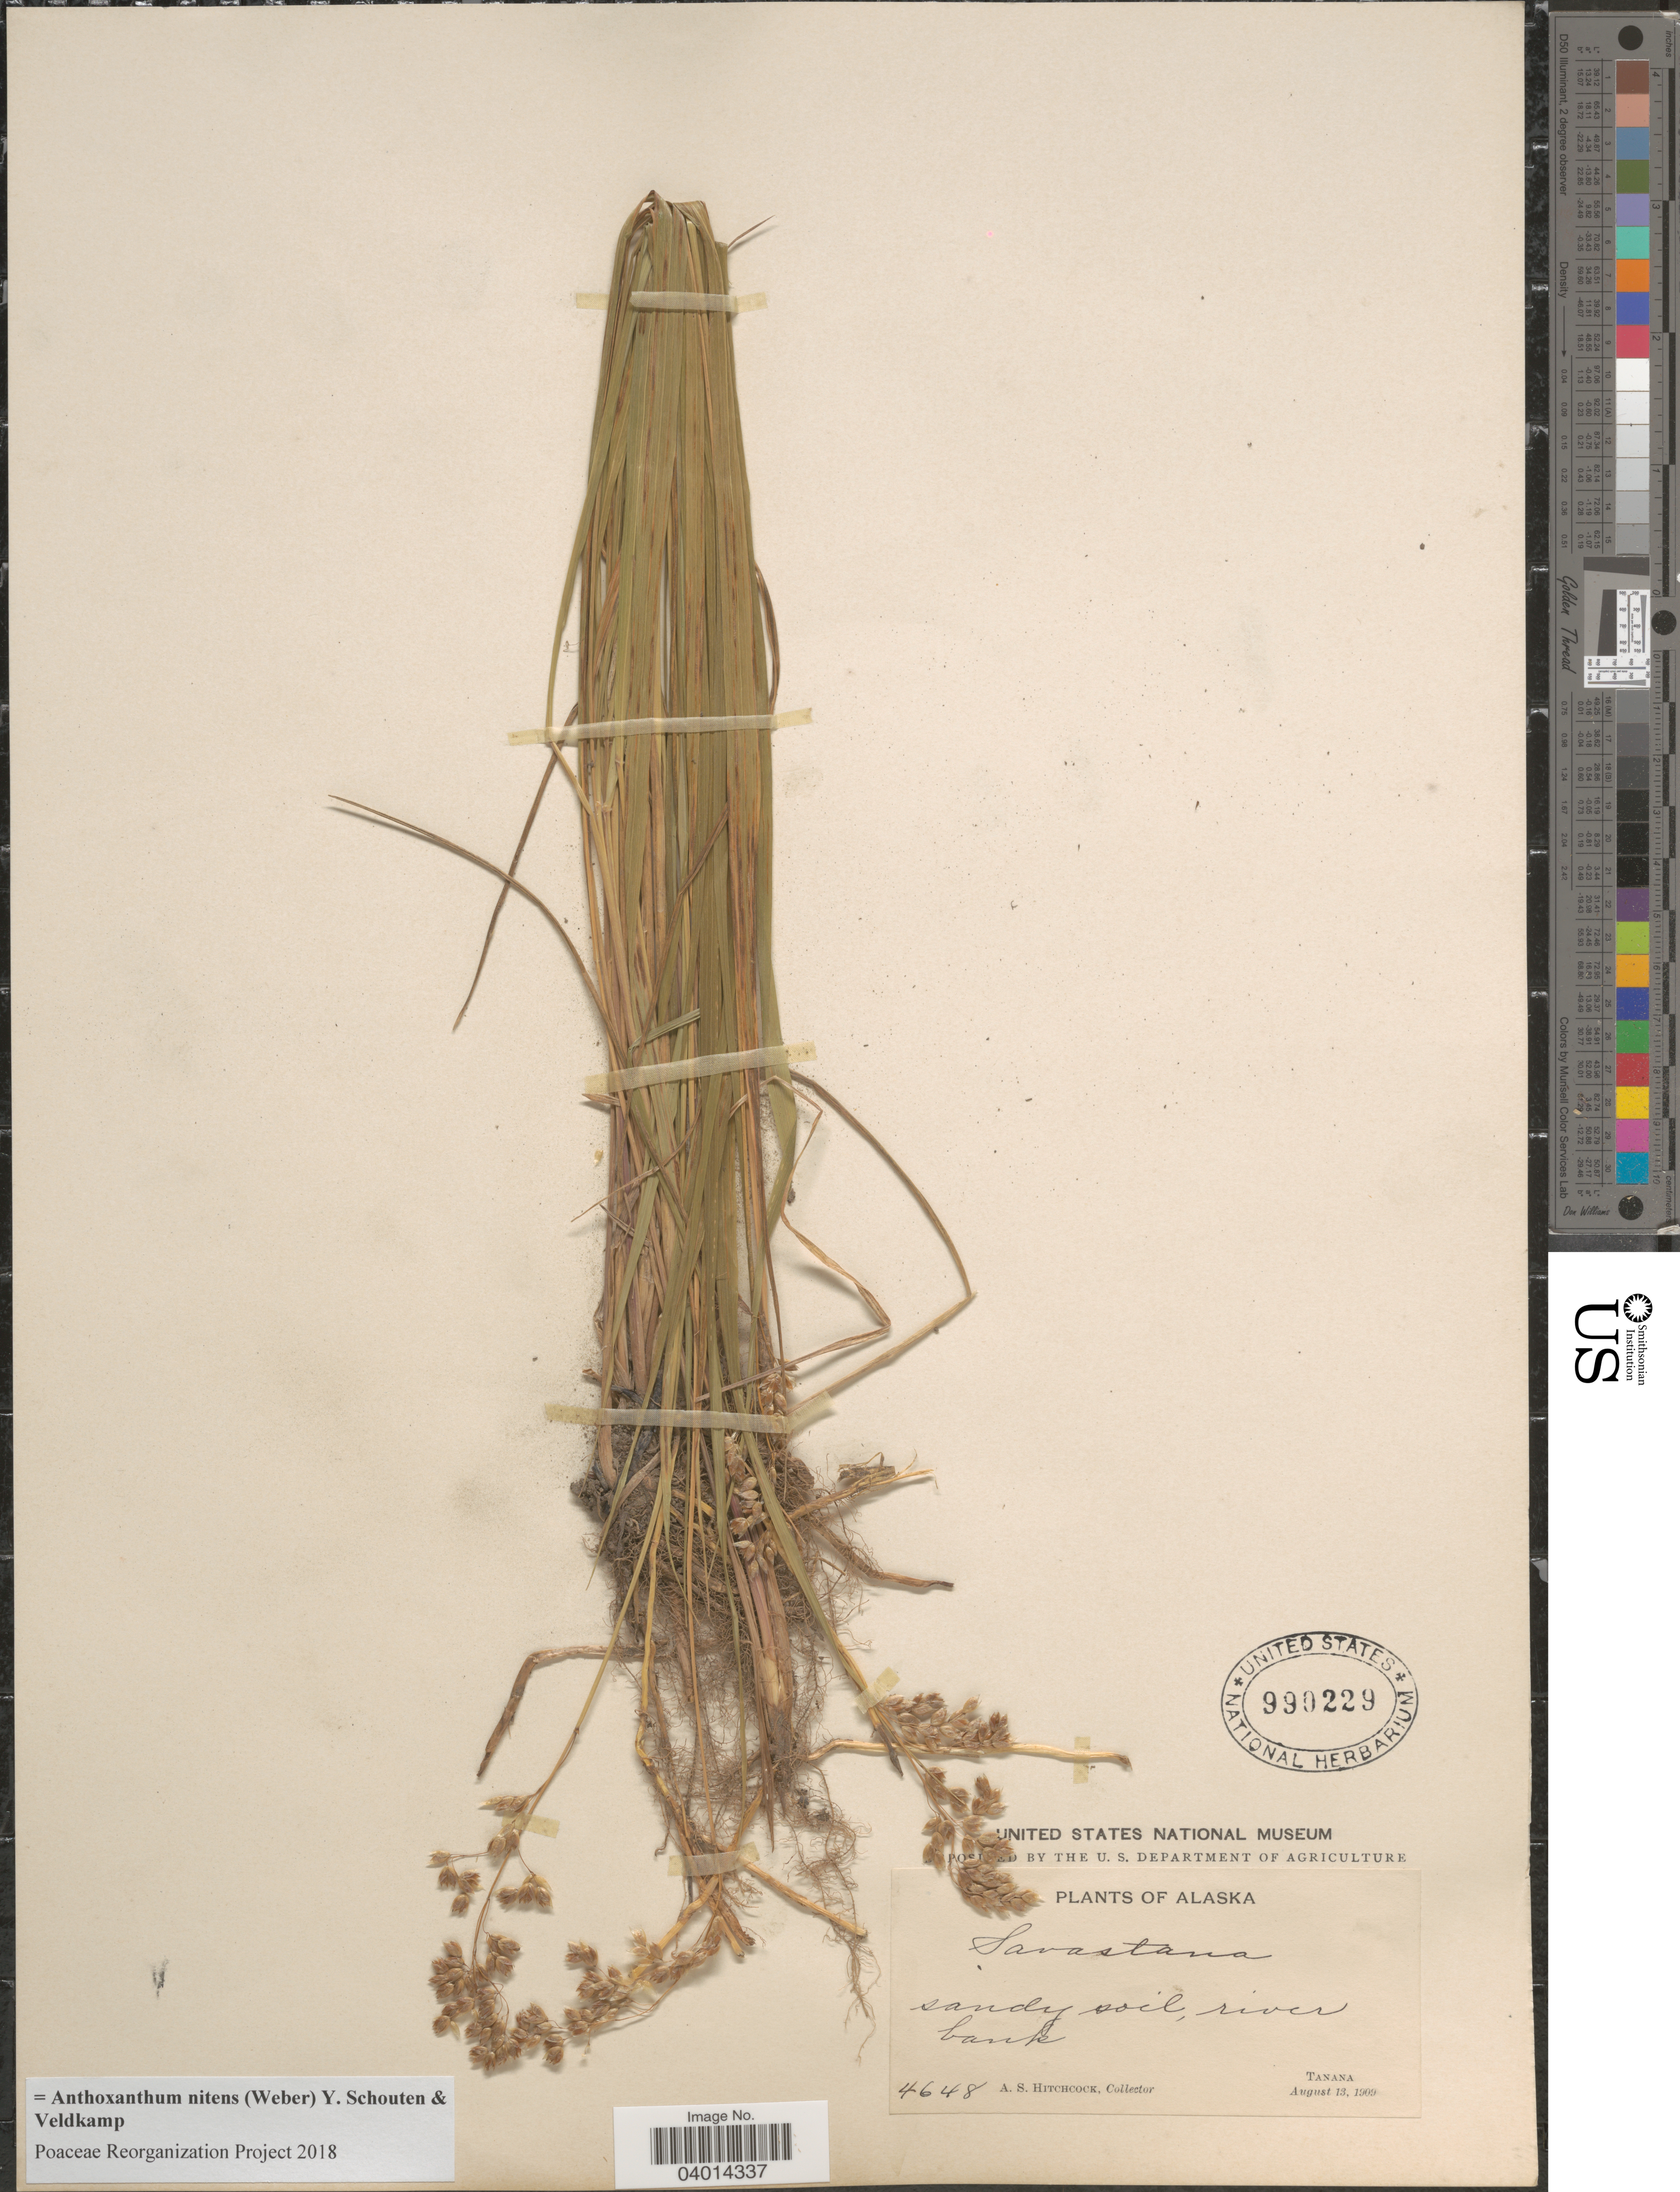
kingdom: Plantae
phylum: Tracheophyta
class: Liliopsida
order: Poales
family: Poaceae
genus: Anthoxanthum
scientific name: Anthoxanthum nitens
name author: (G.H. Weber) R.T.A. Schouten & Veldkamp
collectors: A. S. Hitchcock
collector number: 4648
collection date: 1909-08-13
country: United States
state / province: Alaska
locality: River bank, Tanana.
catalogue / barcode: US 990229